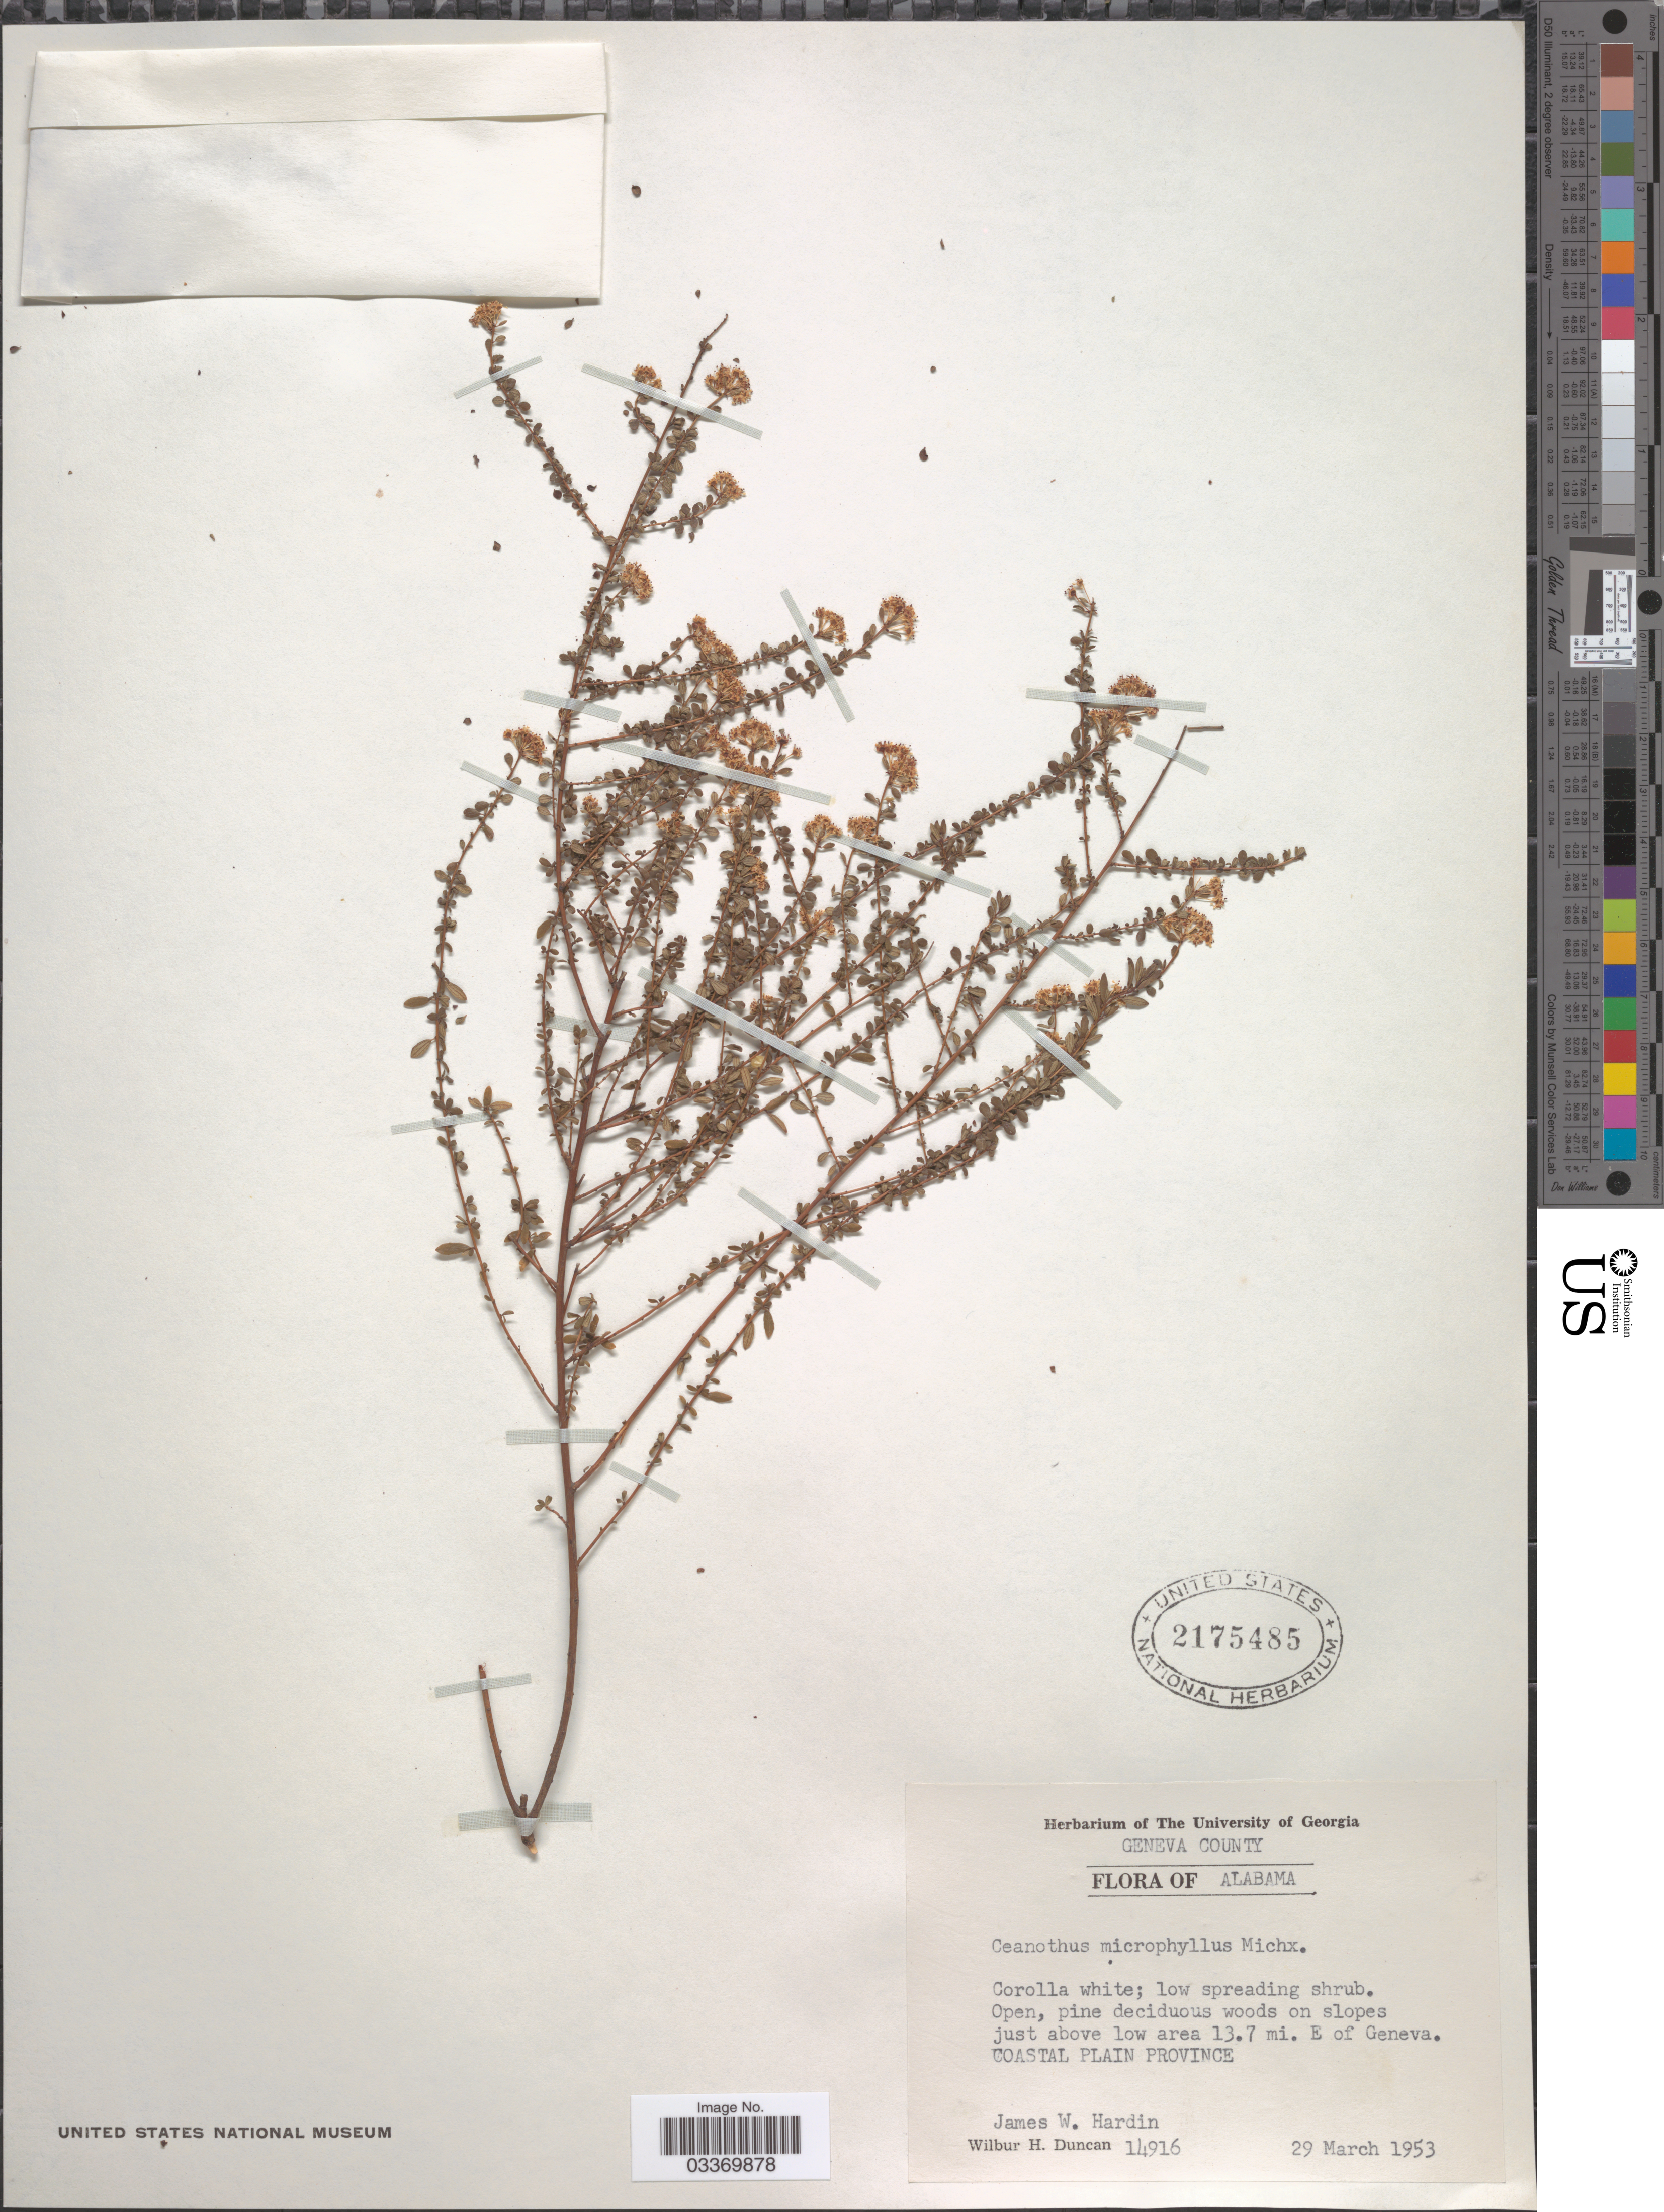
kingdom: Plantae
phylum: Tracheophyta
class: Magnoliopsida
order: Rosales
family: Rhamnaceae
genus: Ceanothus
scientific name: Ceanothus microphyllus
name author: Michx.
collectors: J. W. Hardin & W. H. Duncan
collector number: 14916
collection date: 1953-03-29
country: United States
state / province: Alabama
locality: Geneva County. Just above low area 13.7 mi. E of Geneva. Coastal Plain Province.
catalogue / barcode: US 2175485